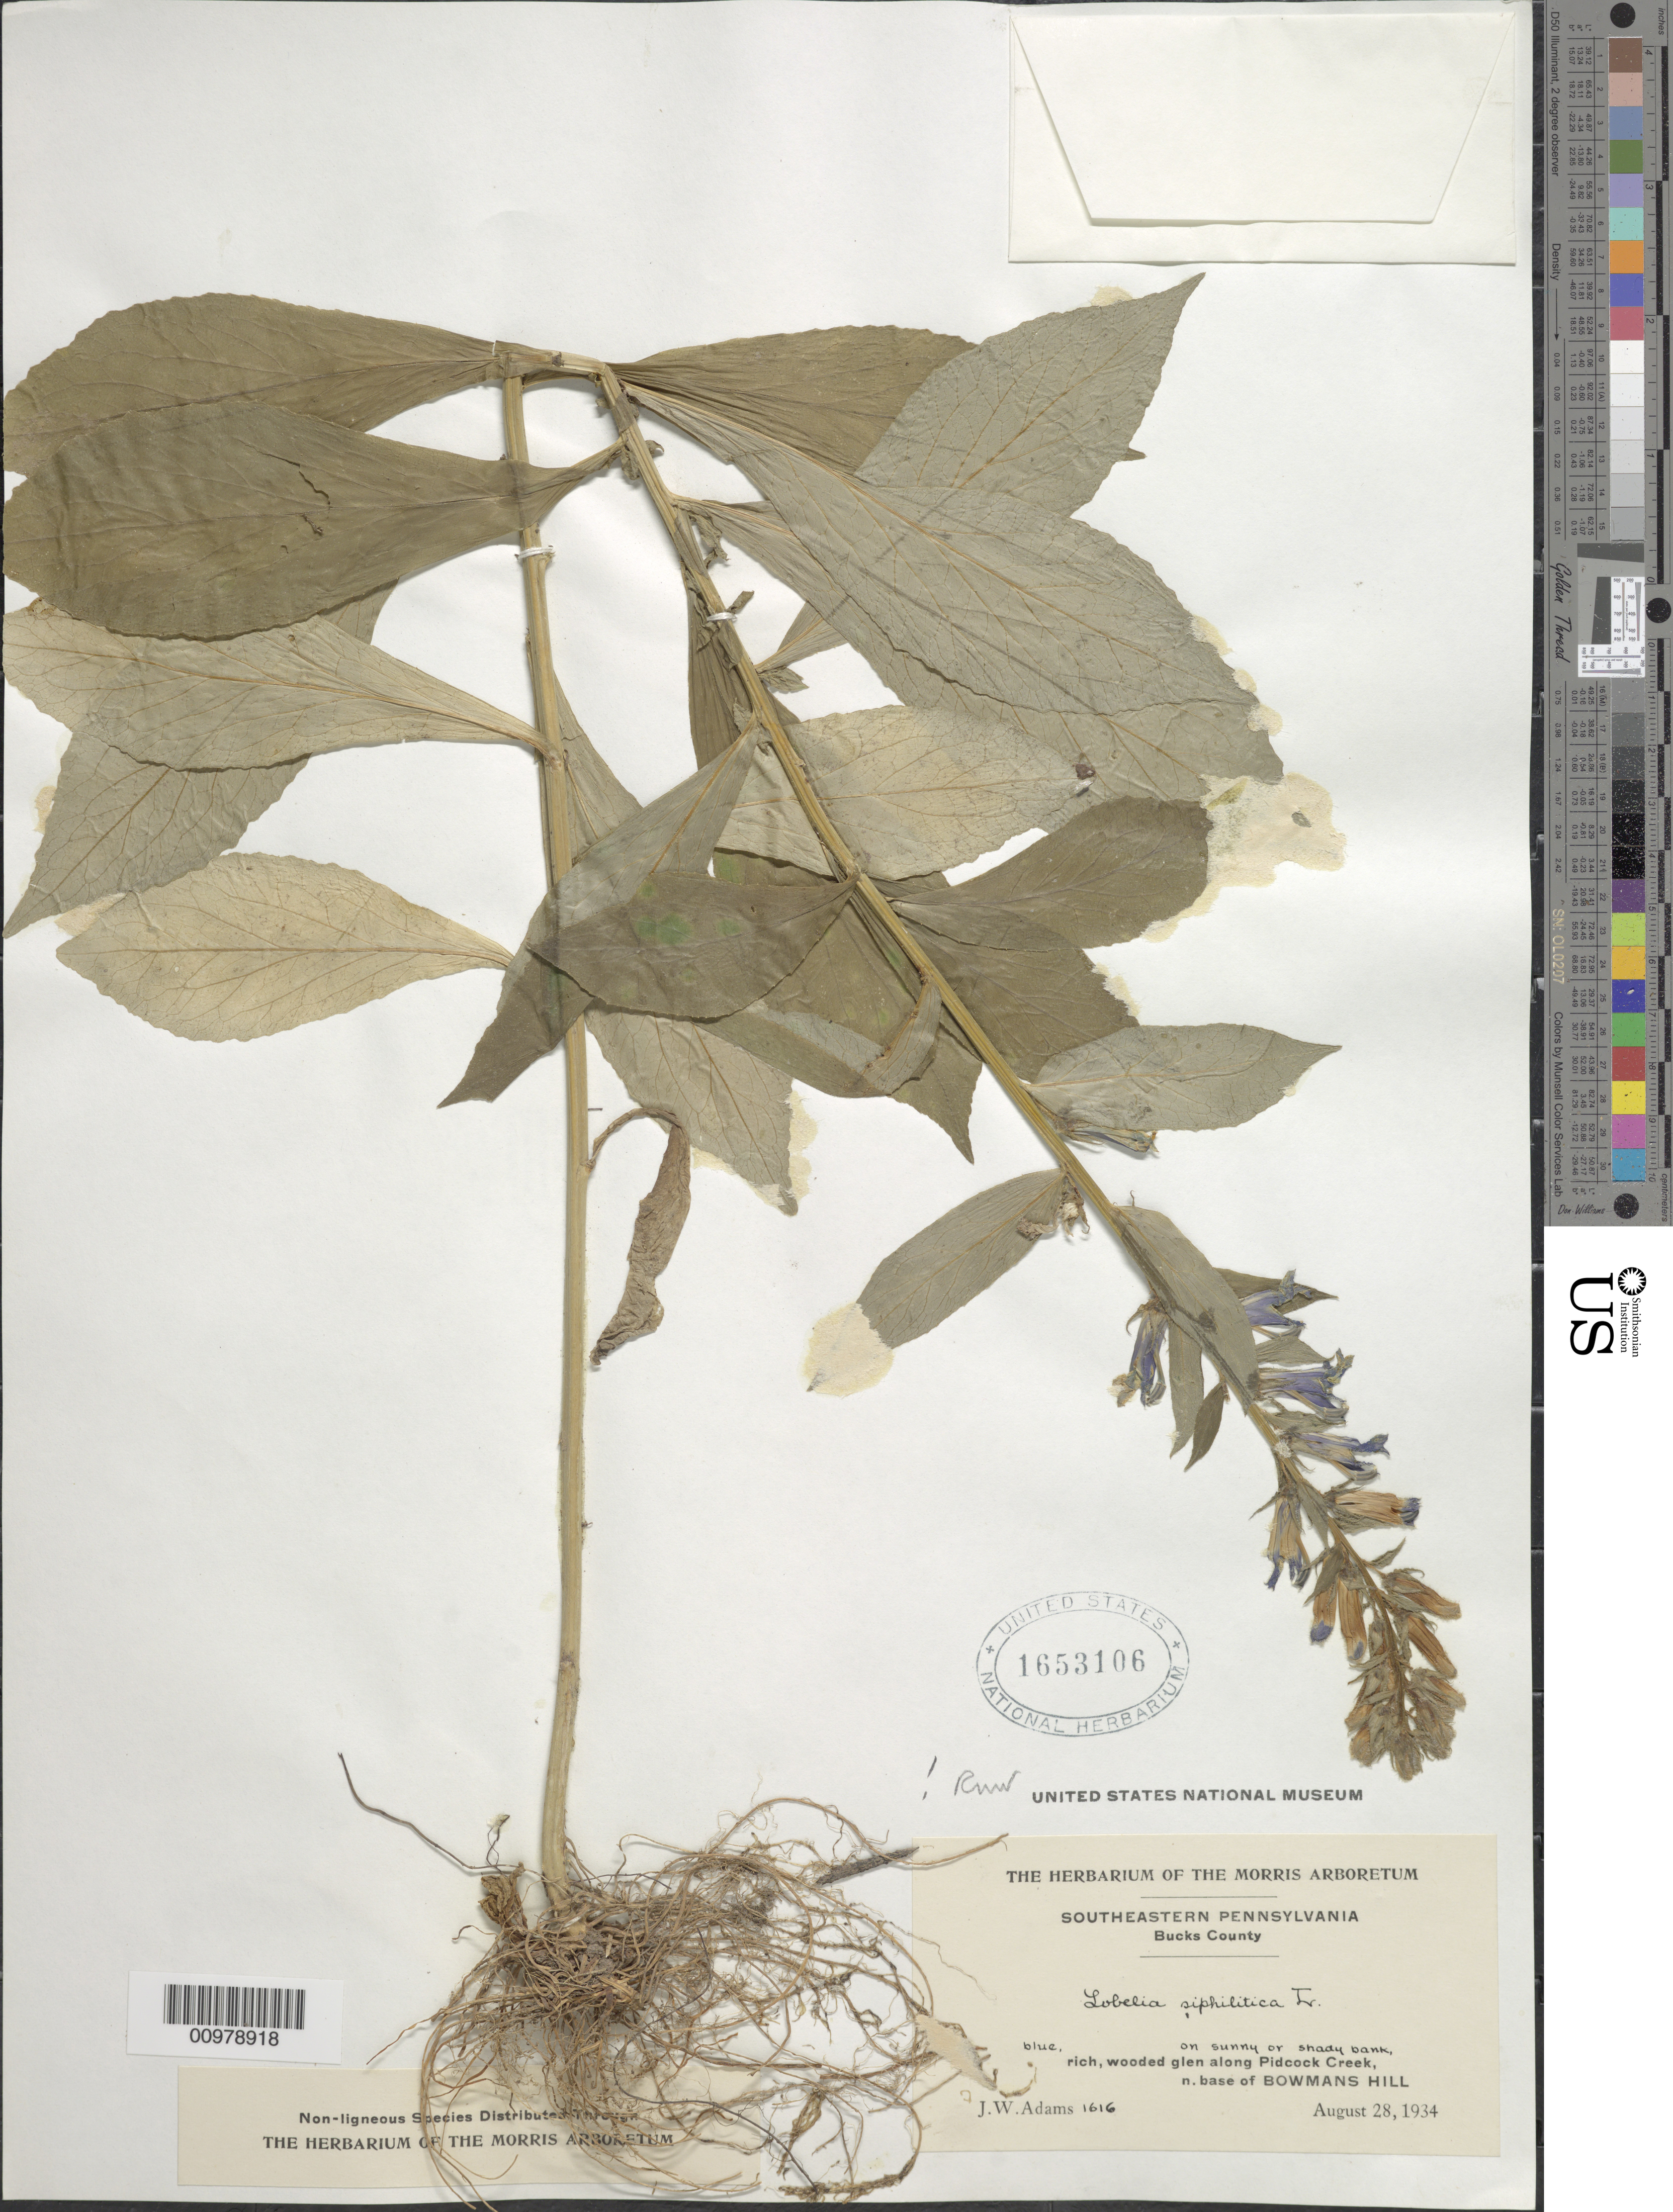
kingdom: Plantae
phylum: Tracheophyta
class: Magnoliopsida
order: Asterales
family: Campanulaceae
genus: Lobelia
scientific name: Lobelia siphilitica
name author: L.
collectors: J. W. Adams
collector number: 1616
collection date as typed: August 28, 1934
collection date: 1934-08-28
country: United States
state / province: Pennsylvania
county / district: Bucks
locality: along Pidcock Creek, n. base of Bowmans Hill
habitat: rich wooded glen, on sunny or shady bank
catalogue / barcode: US 1653106